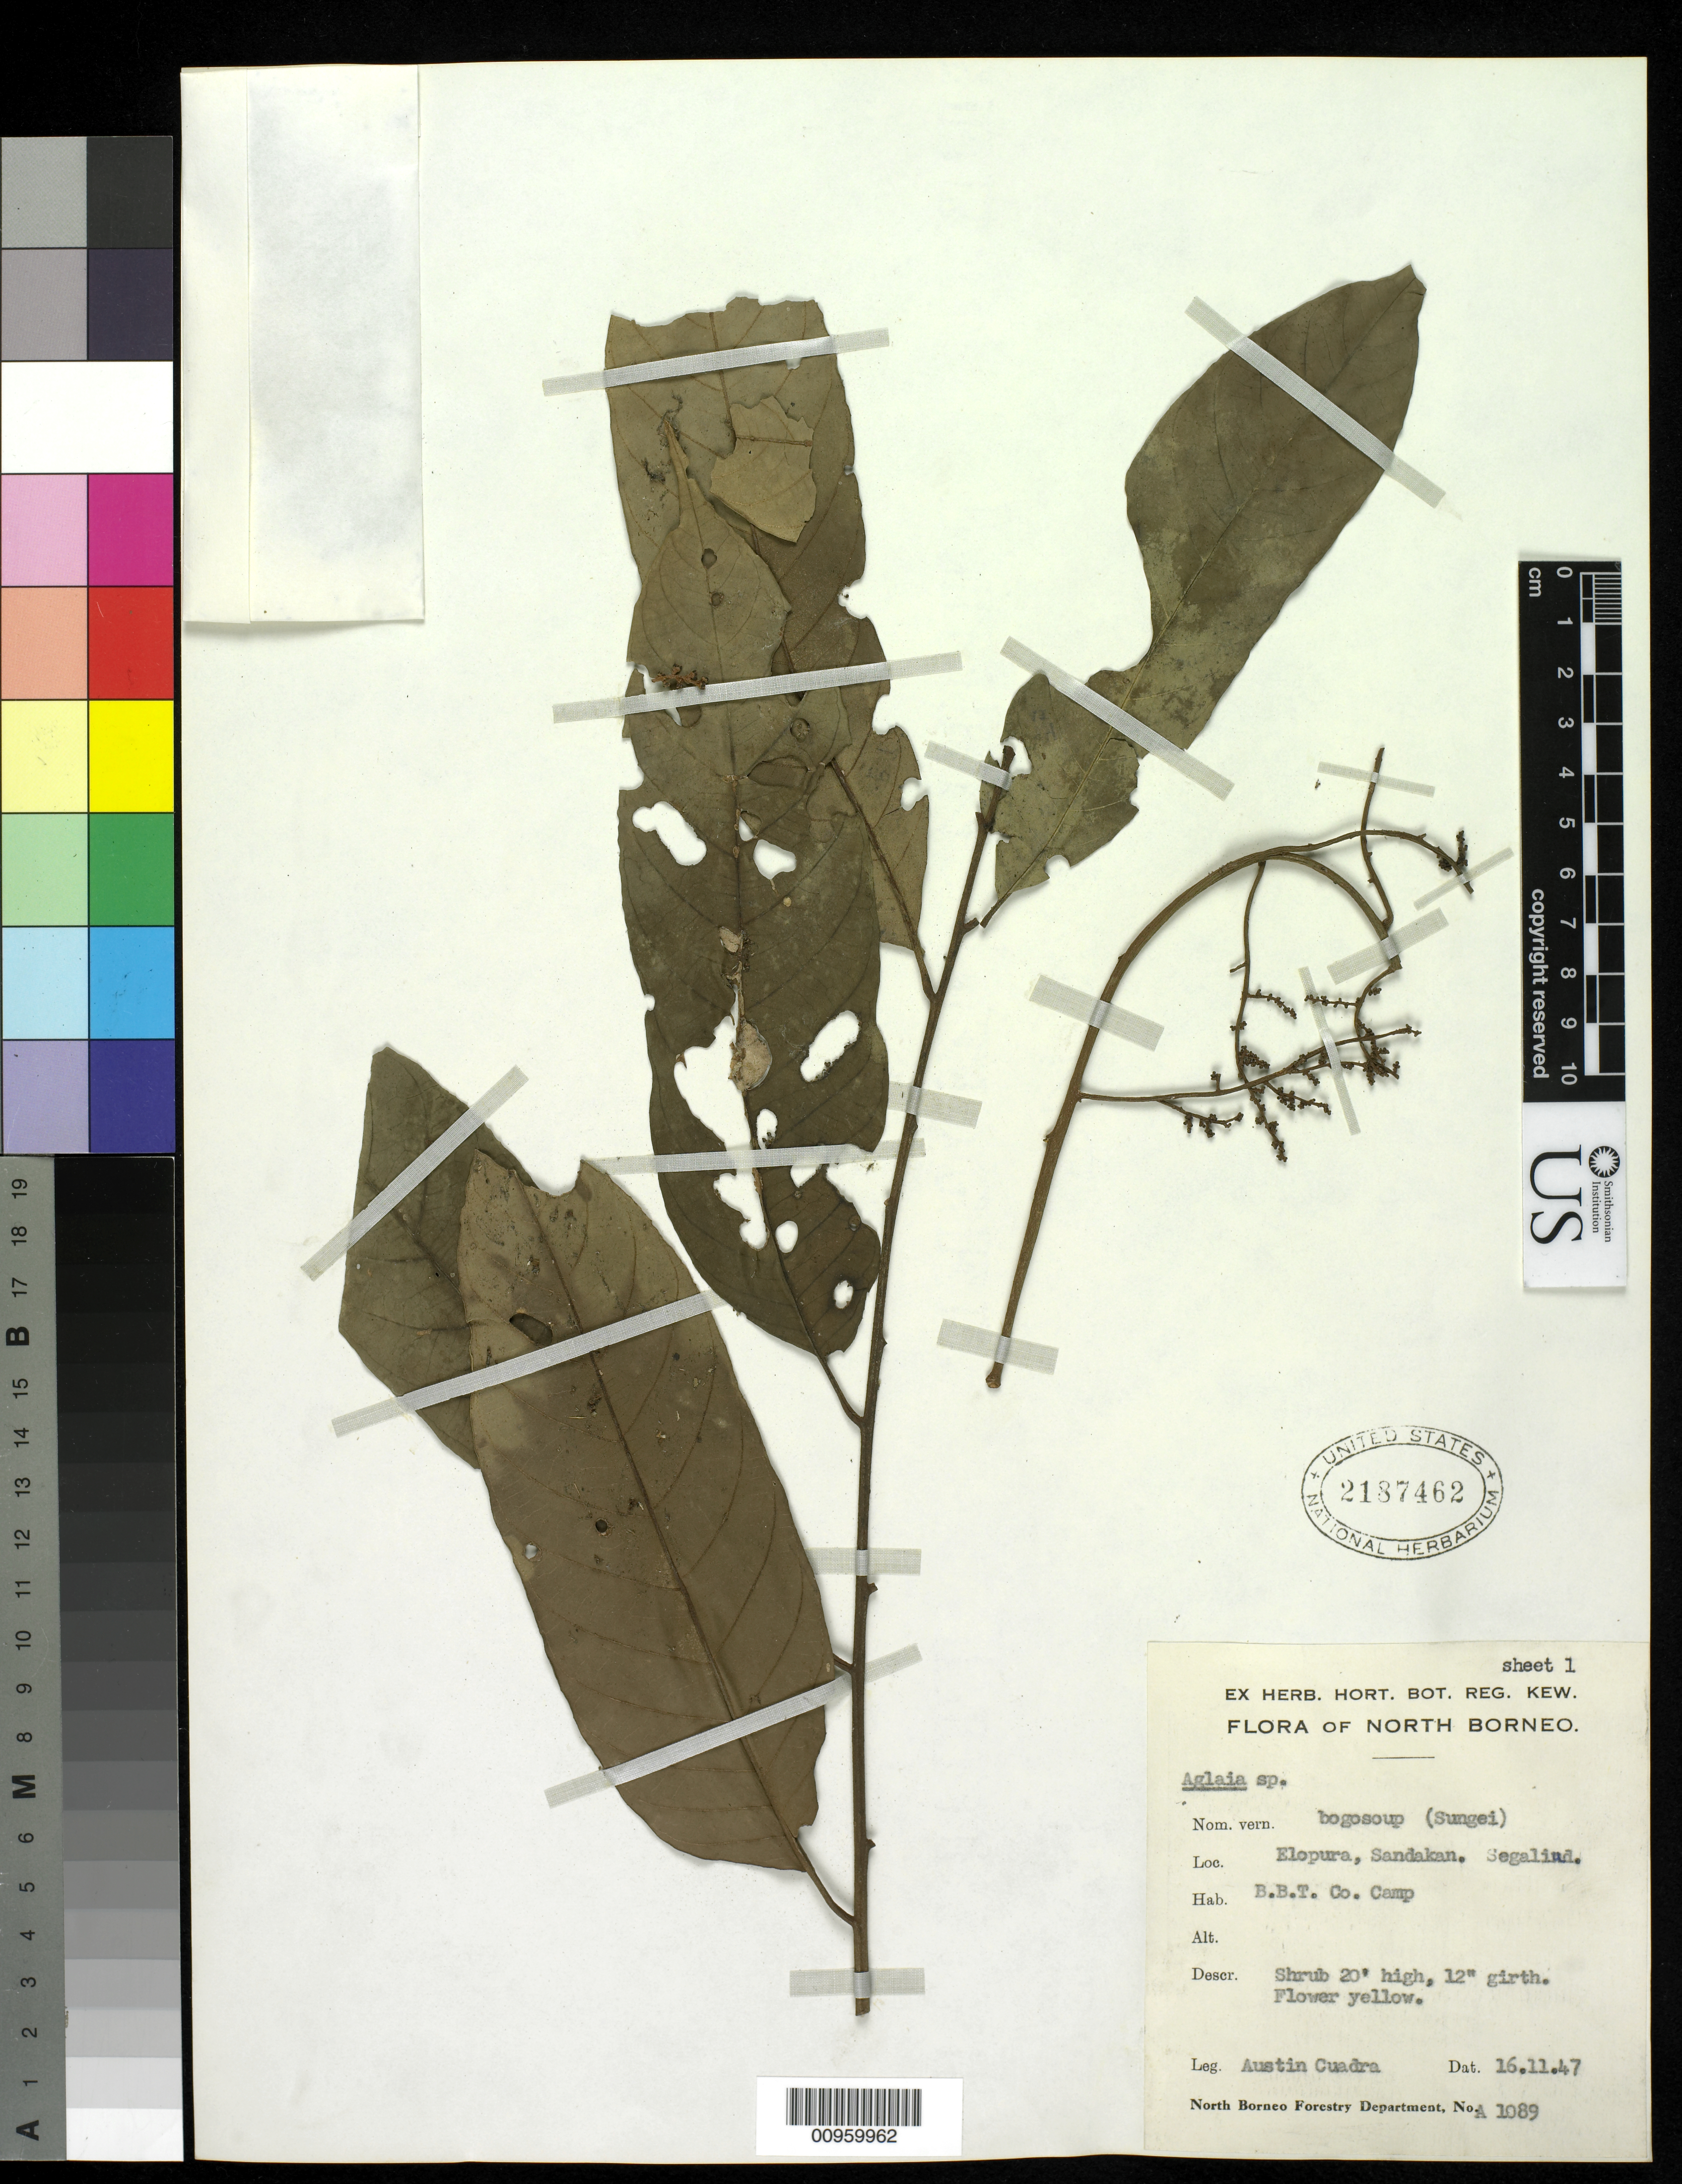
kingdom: Plantae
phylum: Tracheophyta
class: Magnoliopsida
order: Sapindales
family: Meliaceae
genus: Aglaia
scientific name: Aglaia crassinervia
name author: Kurz ex Hiern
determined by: Pannell, C. M.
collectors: A. Cuadra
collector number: A 1089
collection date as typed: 16 Nov 1947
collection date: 1947-11-16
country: Malaysia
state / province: Sabah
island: Borneo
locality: Elopura, Sandakan. Segaliud.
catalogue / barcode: US 2187462